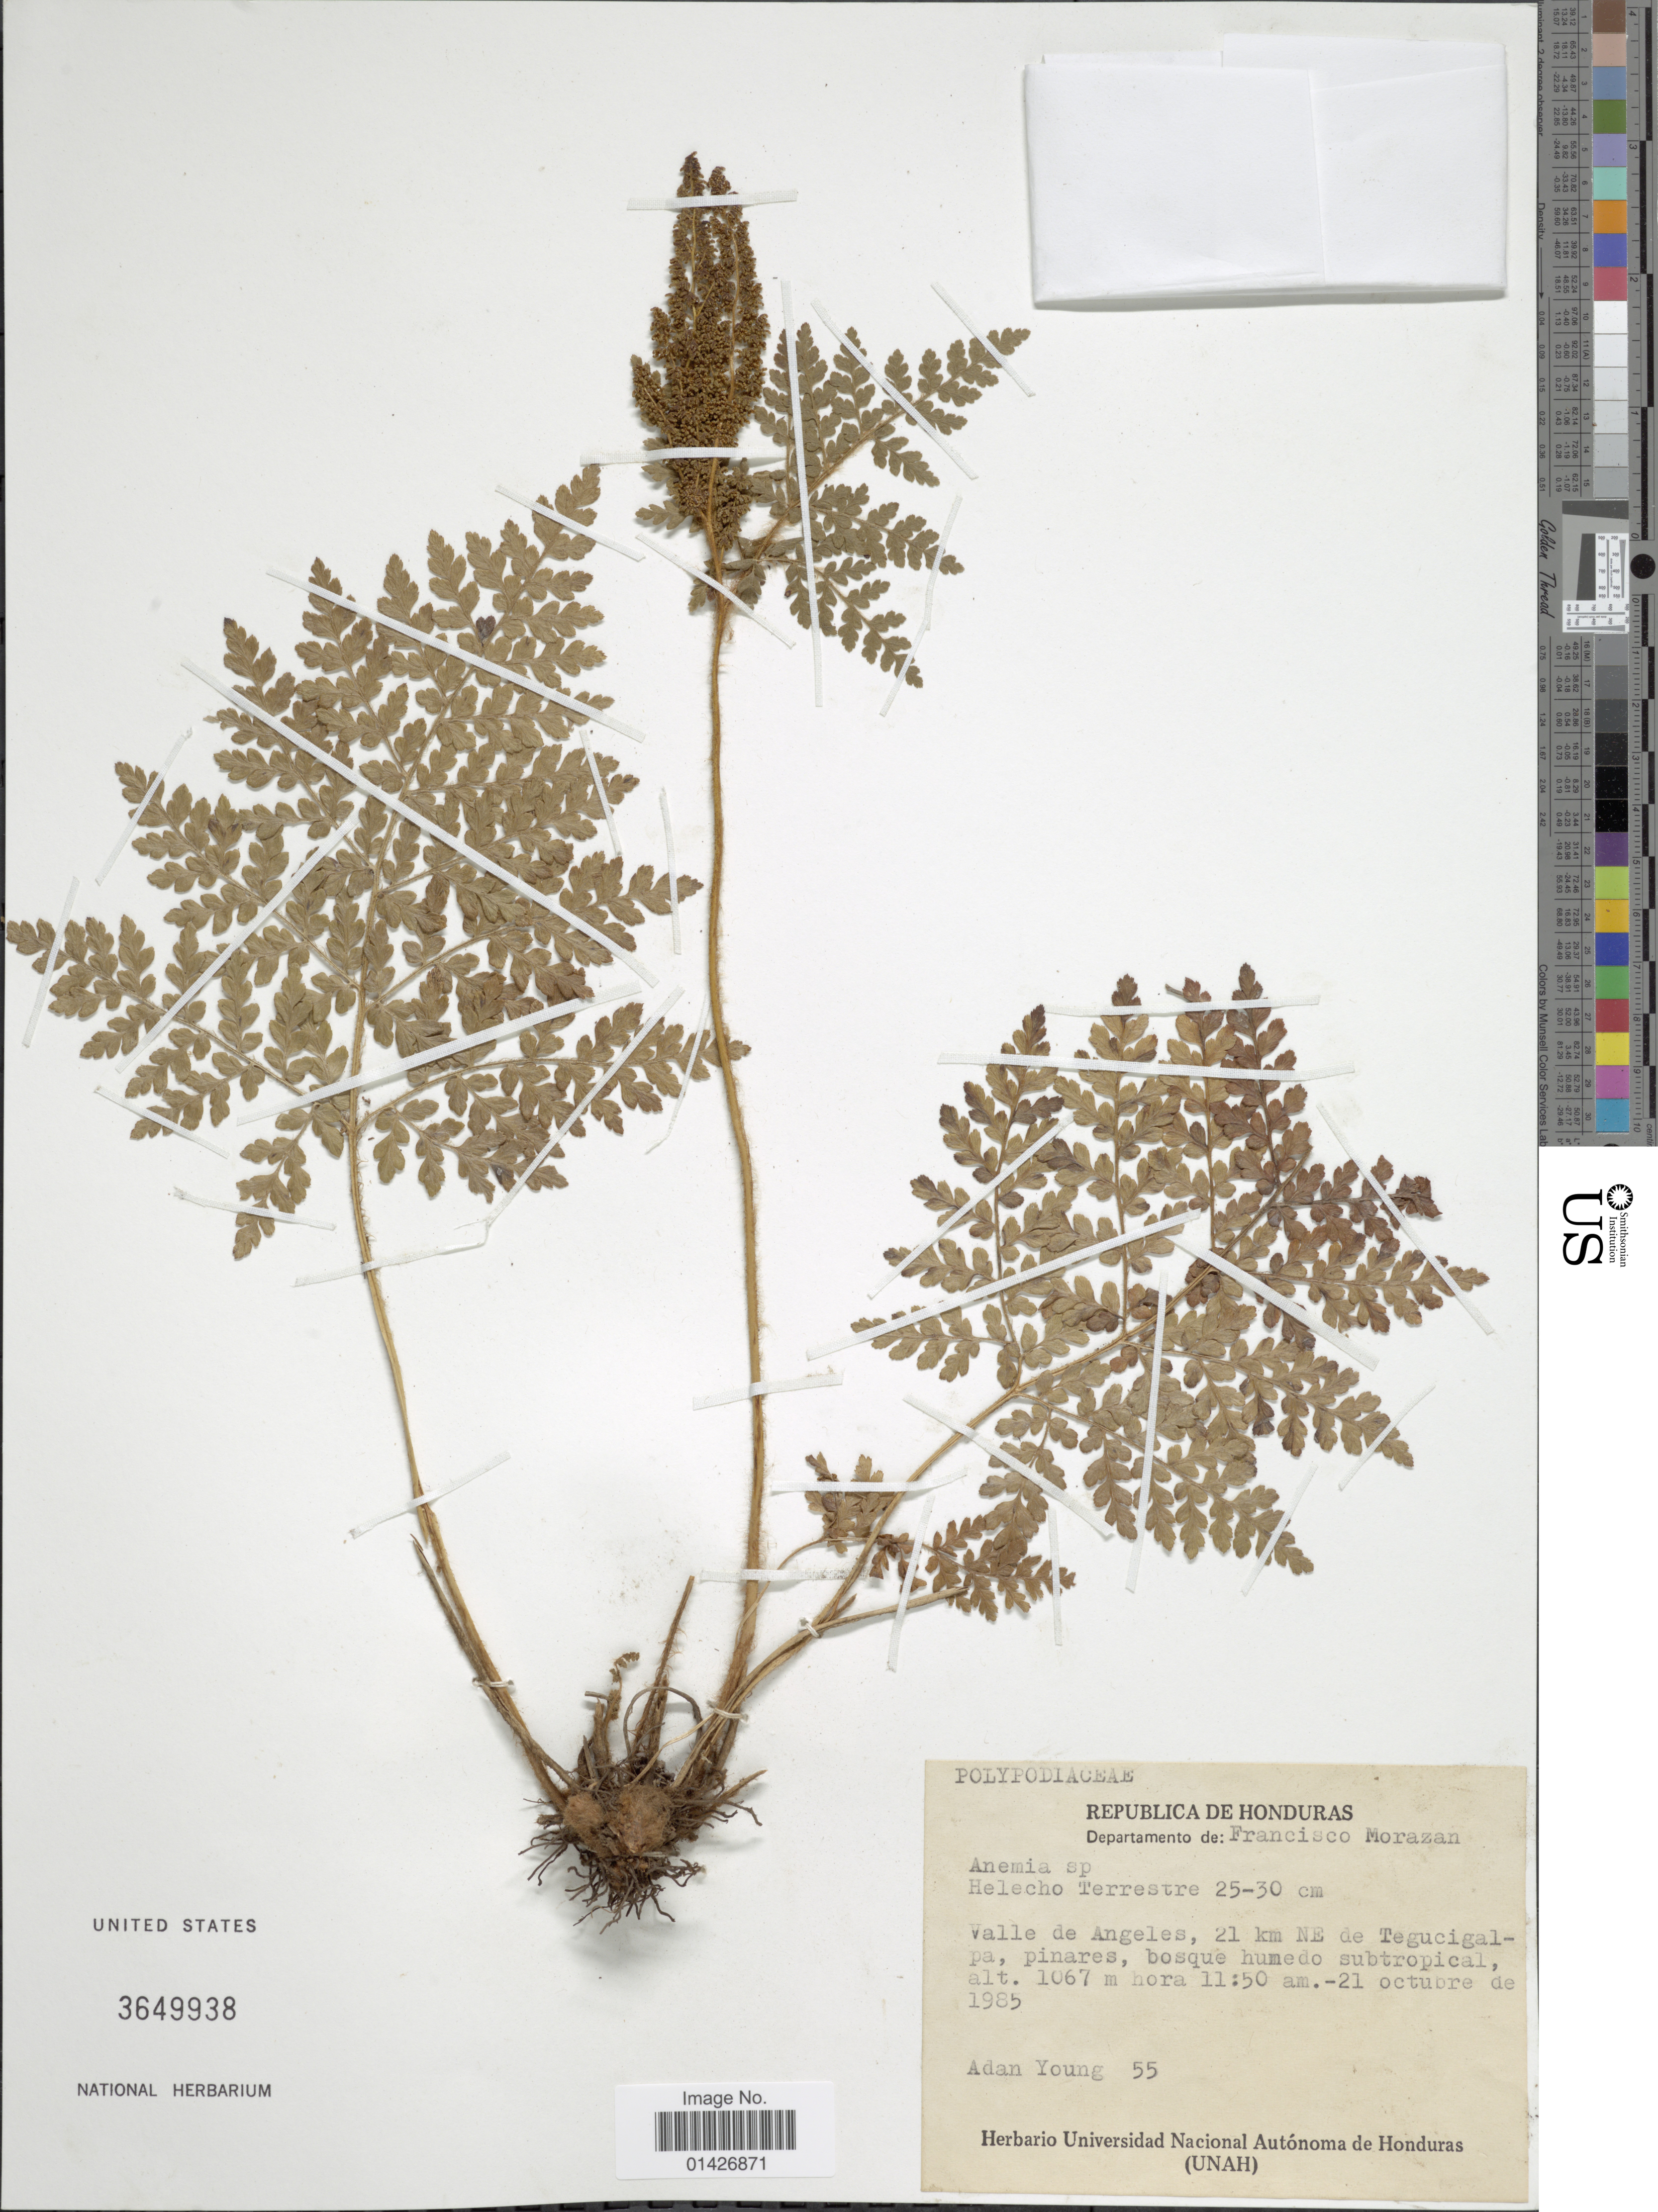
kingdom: Plantae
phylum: Tracheophyta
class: Polypodiopsida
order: Schizaeales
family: Anemiaceae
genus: Anemia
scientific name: Anemia sp.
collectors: A. Young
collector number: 55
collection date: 1985-10-21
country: Honduras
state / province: Fco. Morazán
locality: Republica de Honduras, Departamento de Francisco Morazan, valle de Angeles, 21 km NE de Tegucigalpa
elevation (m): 1067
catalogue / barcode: US 3649938